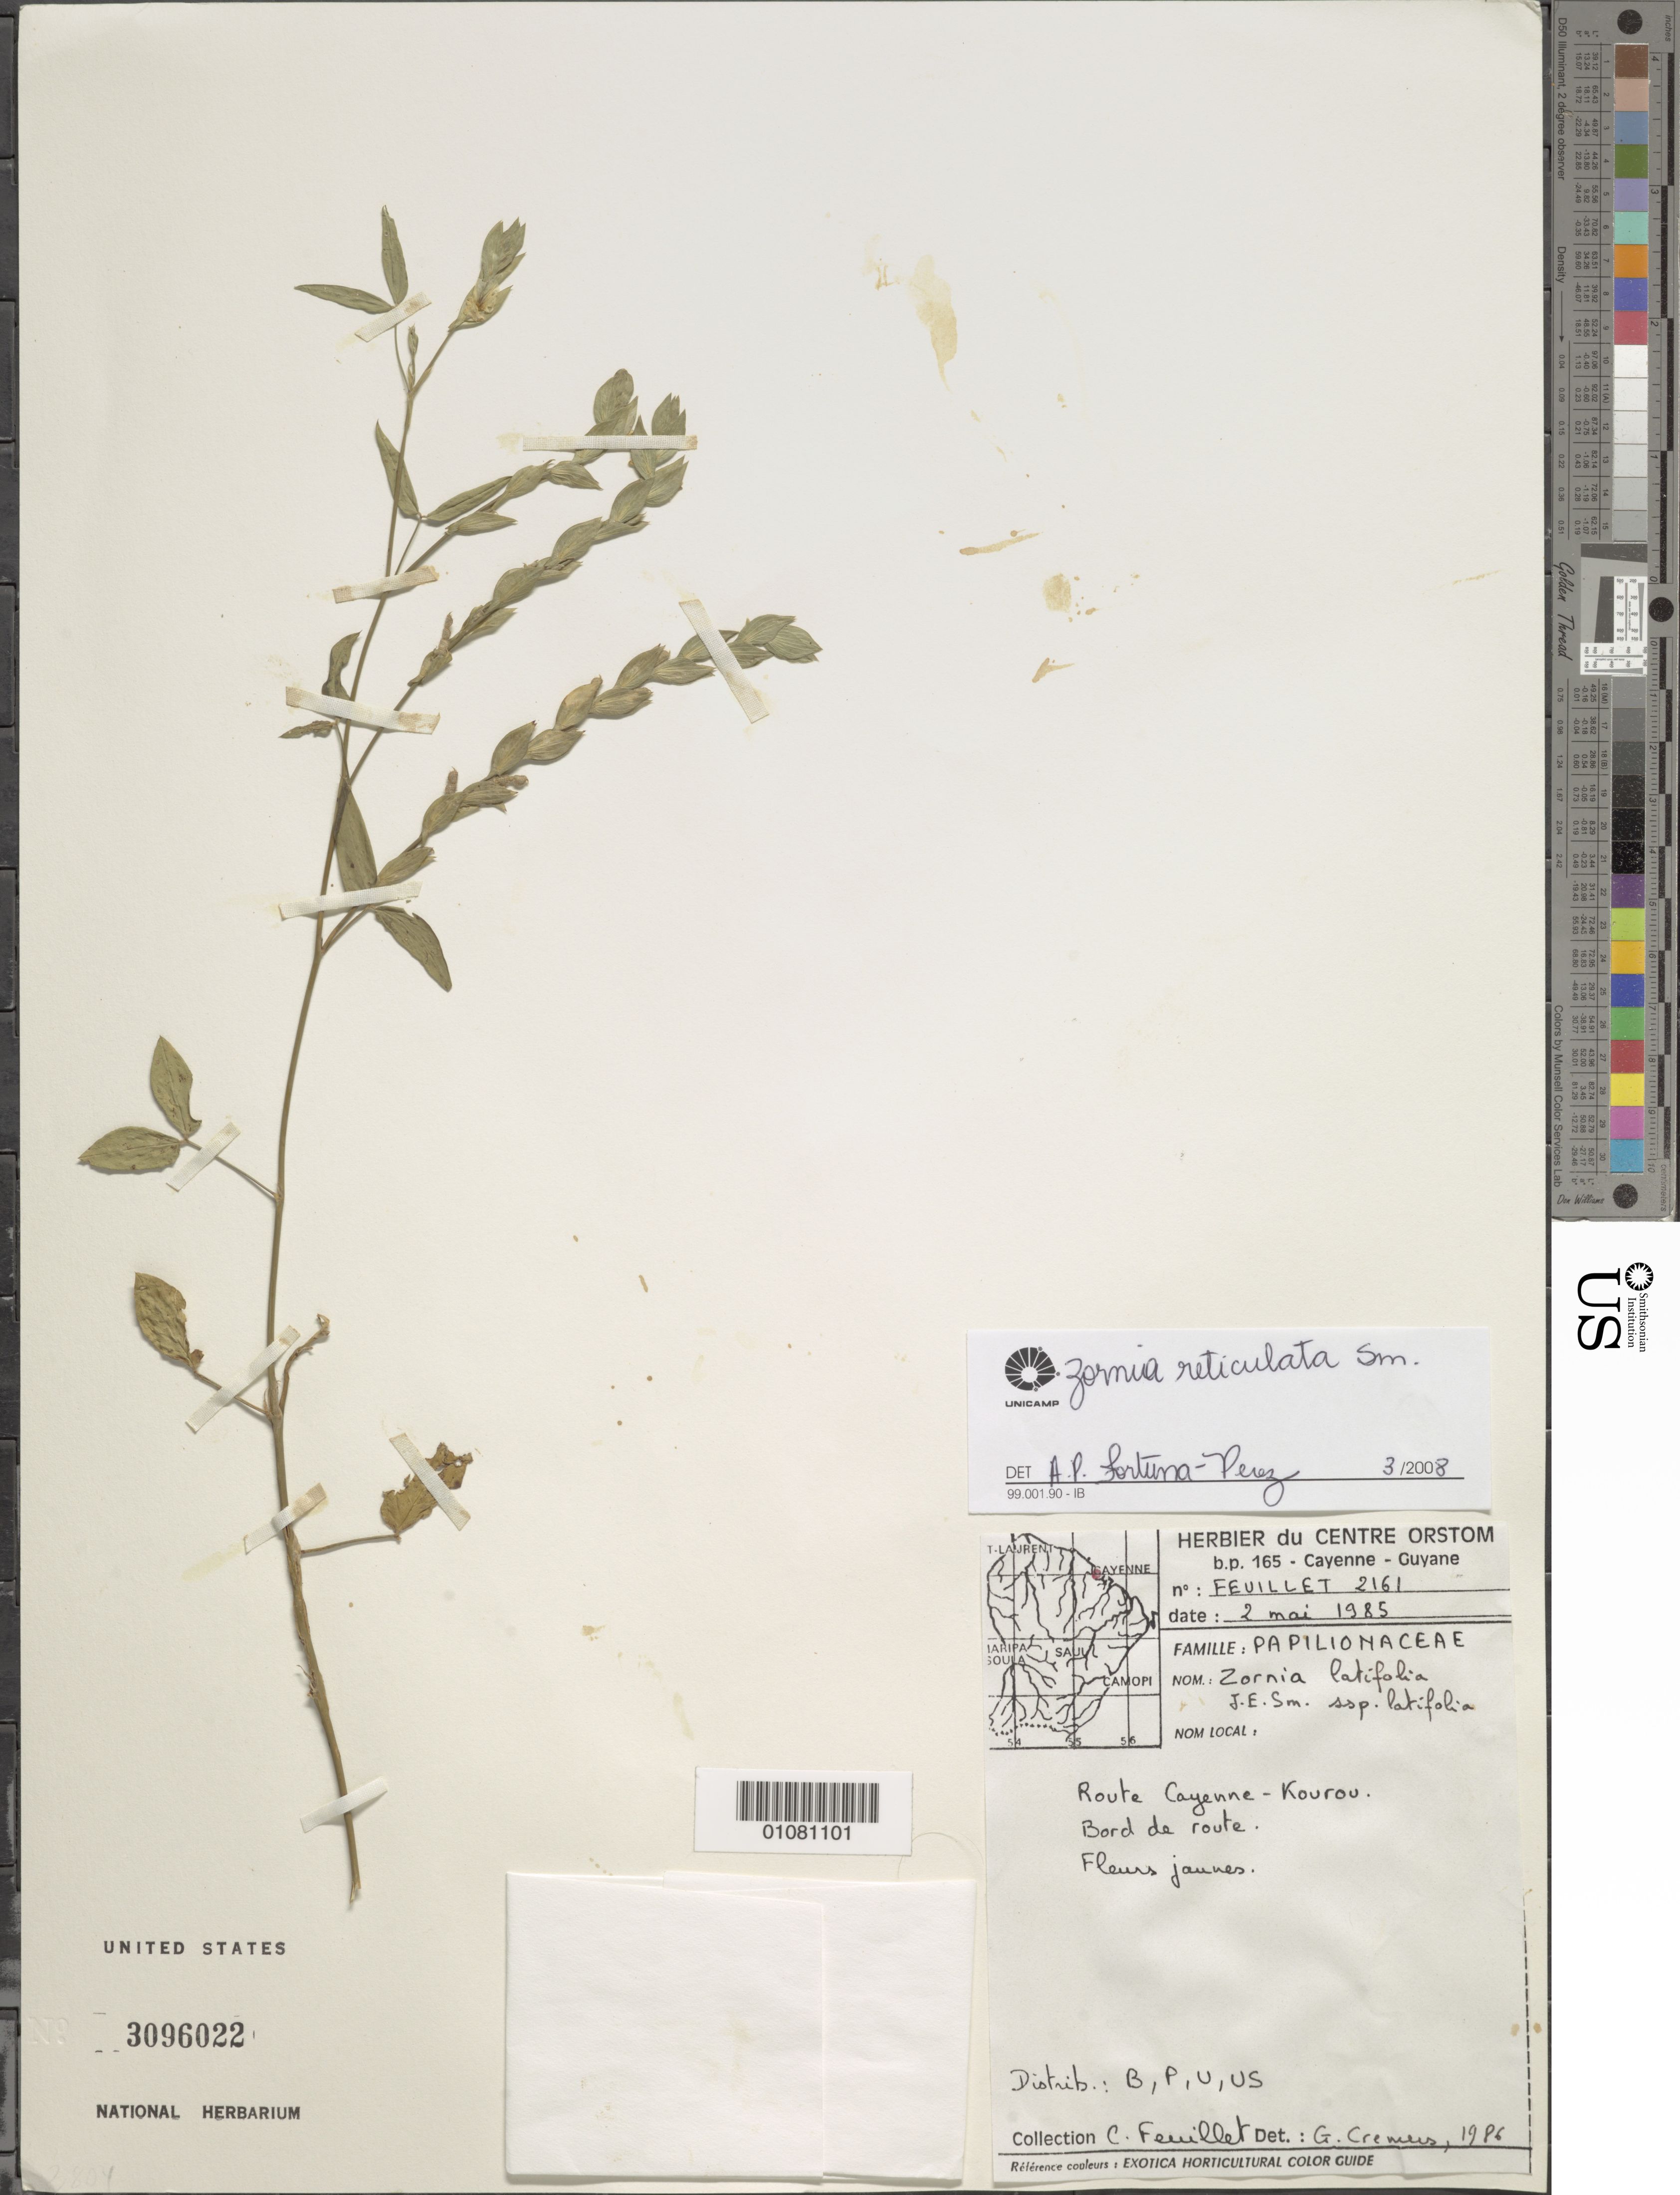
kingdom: Plantae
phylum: Tracheophyta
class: Magnoliopsida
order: Fabales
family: Fabaceae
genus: Zornia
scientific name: Zornia reticulata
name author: Sm.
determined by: Fortuna-Perez, Ana Paula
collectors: C. Feuillet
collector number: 2161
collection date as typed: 2-May-85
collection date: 1985-05-02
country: French Guiana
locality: Route de Cayenne- Kourou, bord de route.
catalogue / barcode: US 3096022